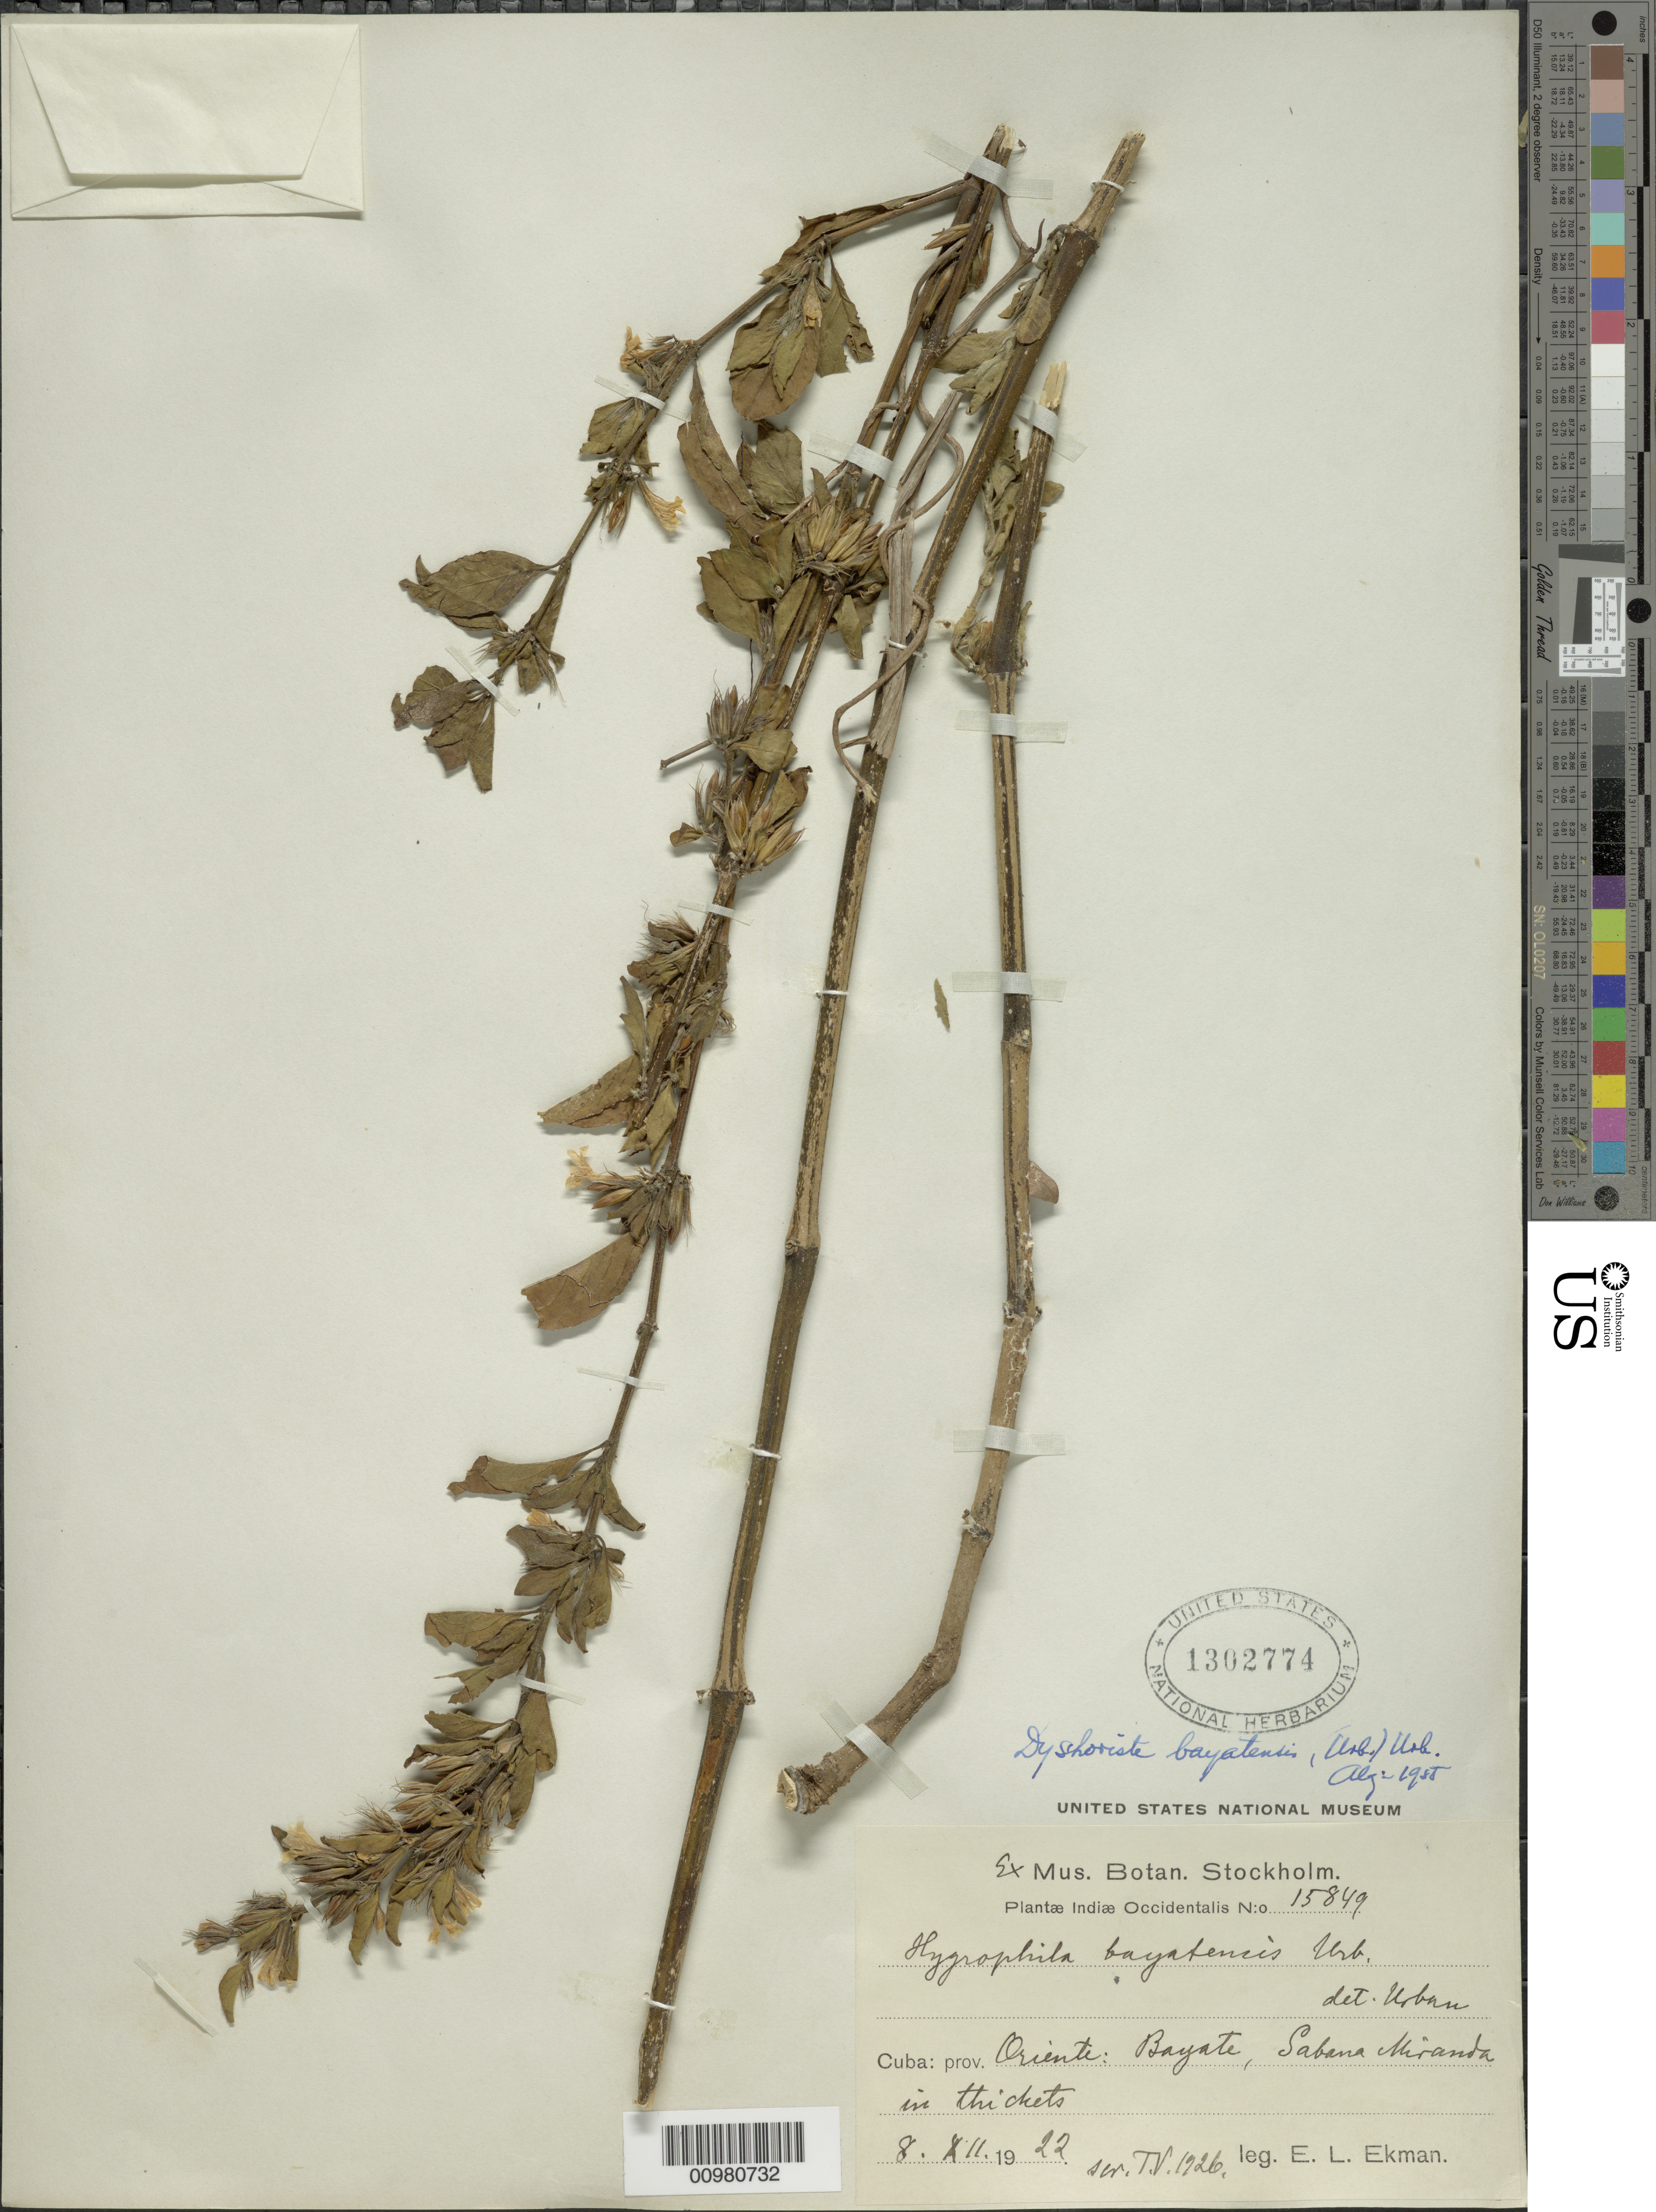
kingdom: Plantae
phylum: Tracheophyta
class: Magnoliopsida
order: Lamiales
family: Acanthaceae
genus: Dyschoriste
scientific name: Dyschoriste bayatensis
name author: (Urb.) Urb.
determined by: Liogier, Alain H.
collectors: E. L. Ekman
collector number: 15849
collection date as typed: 08 Dec 1922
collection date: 1922-12-08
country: Cuba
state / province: Oriente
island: Cuba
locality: Bayate, Sabana Miranda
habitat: In thickets.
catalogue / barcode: US 1302774